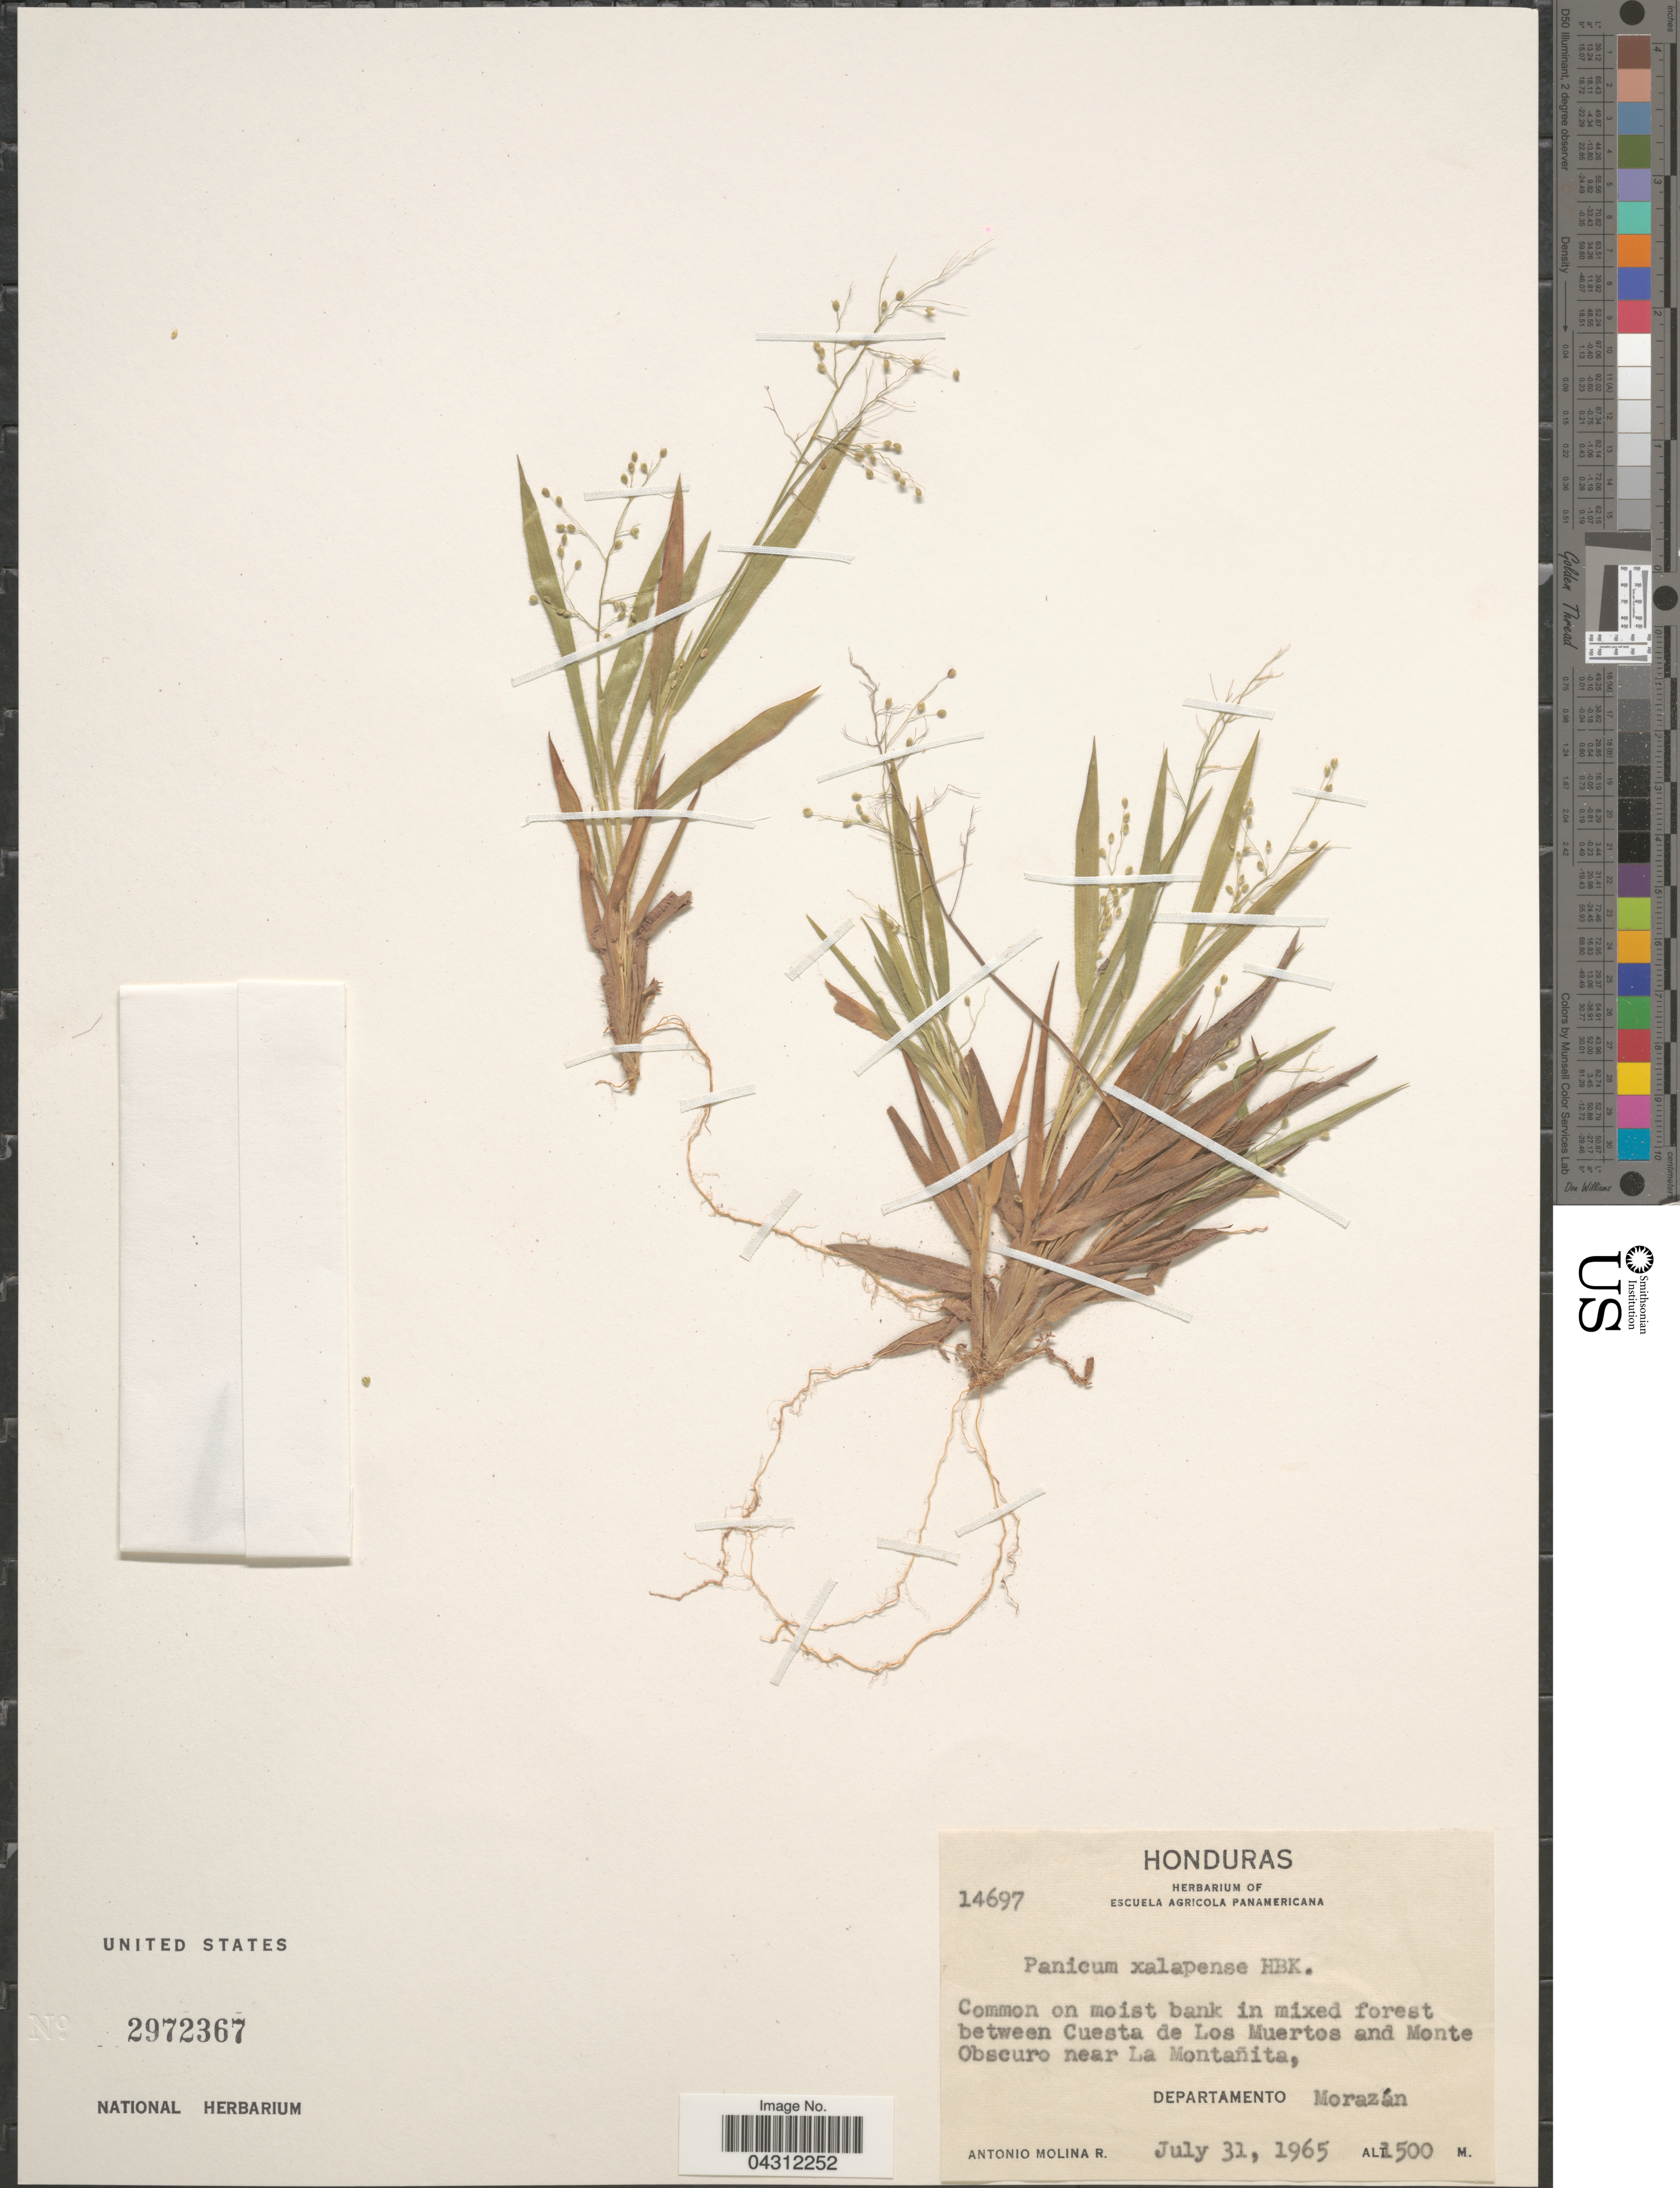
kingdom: Plantae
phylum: Tracheophyta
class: Liliopsida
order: Poales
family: Poaceae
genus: Dichanthelium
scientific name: Dichanthelium laxiflorum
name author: (Lam.) Gould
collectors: A. Molina R.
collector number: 14697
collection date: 1965-07-31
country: Honduras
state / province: Fco. Morazán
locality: between Cuesta de Los Muertos and Monte Obscuro near la Montañita, Departamento Morazán.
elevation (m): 1500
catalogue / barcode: US 2972367